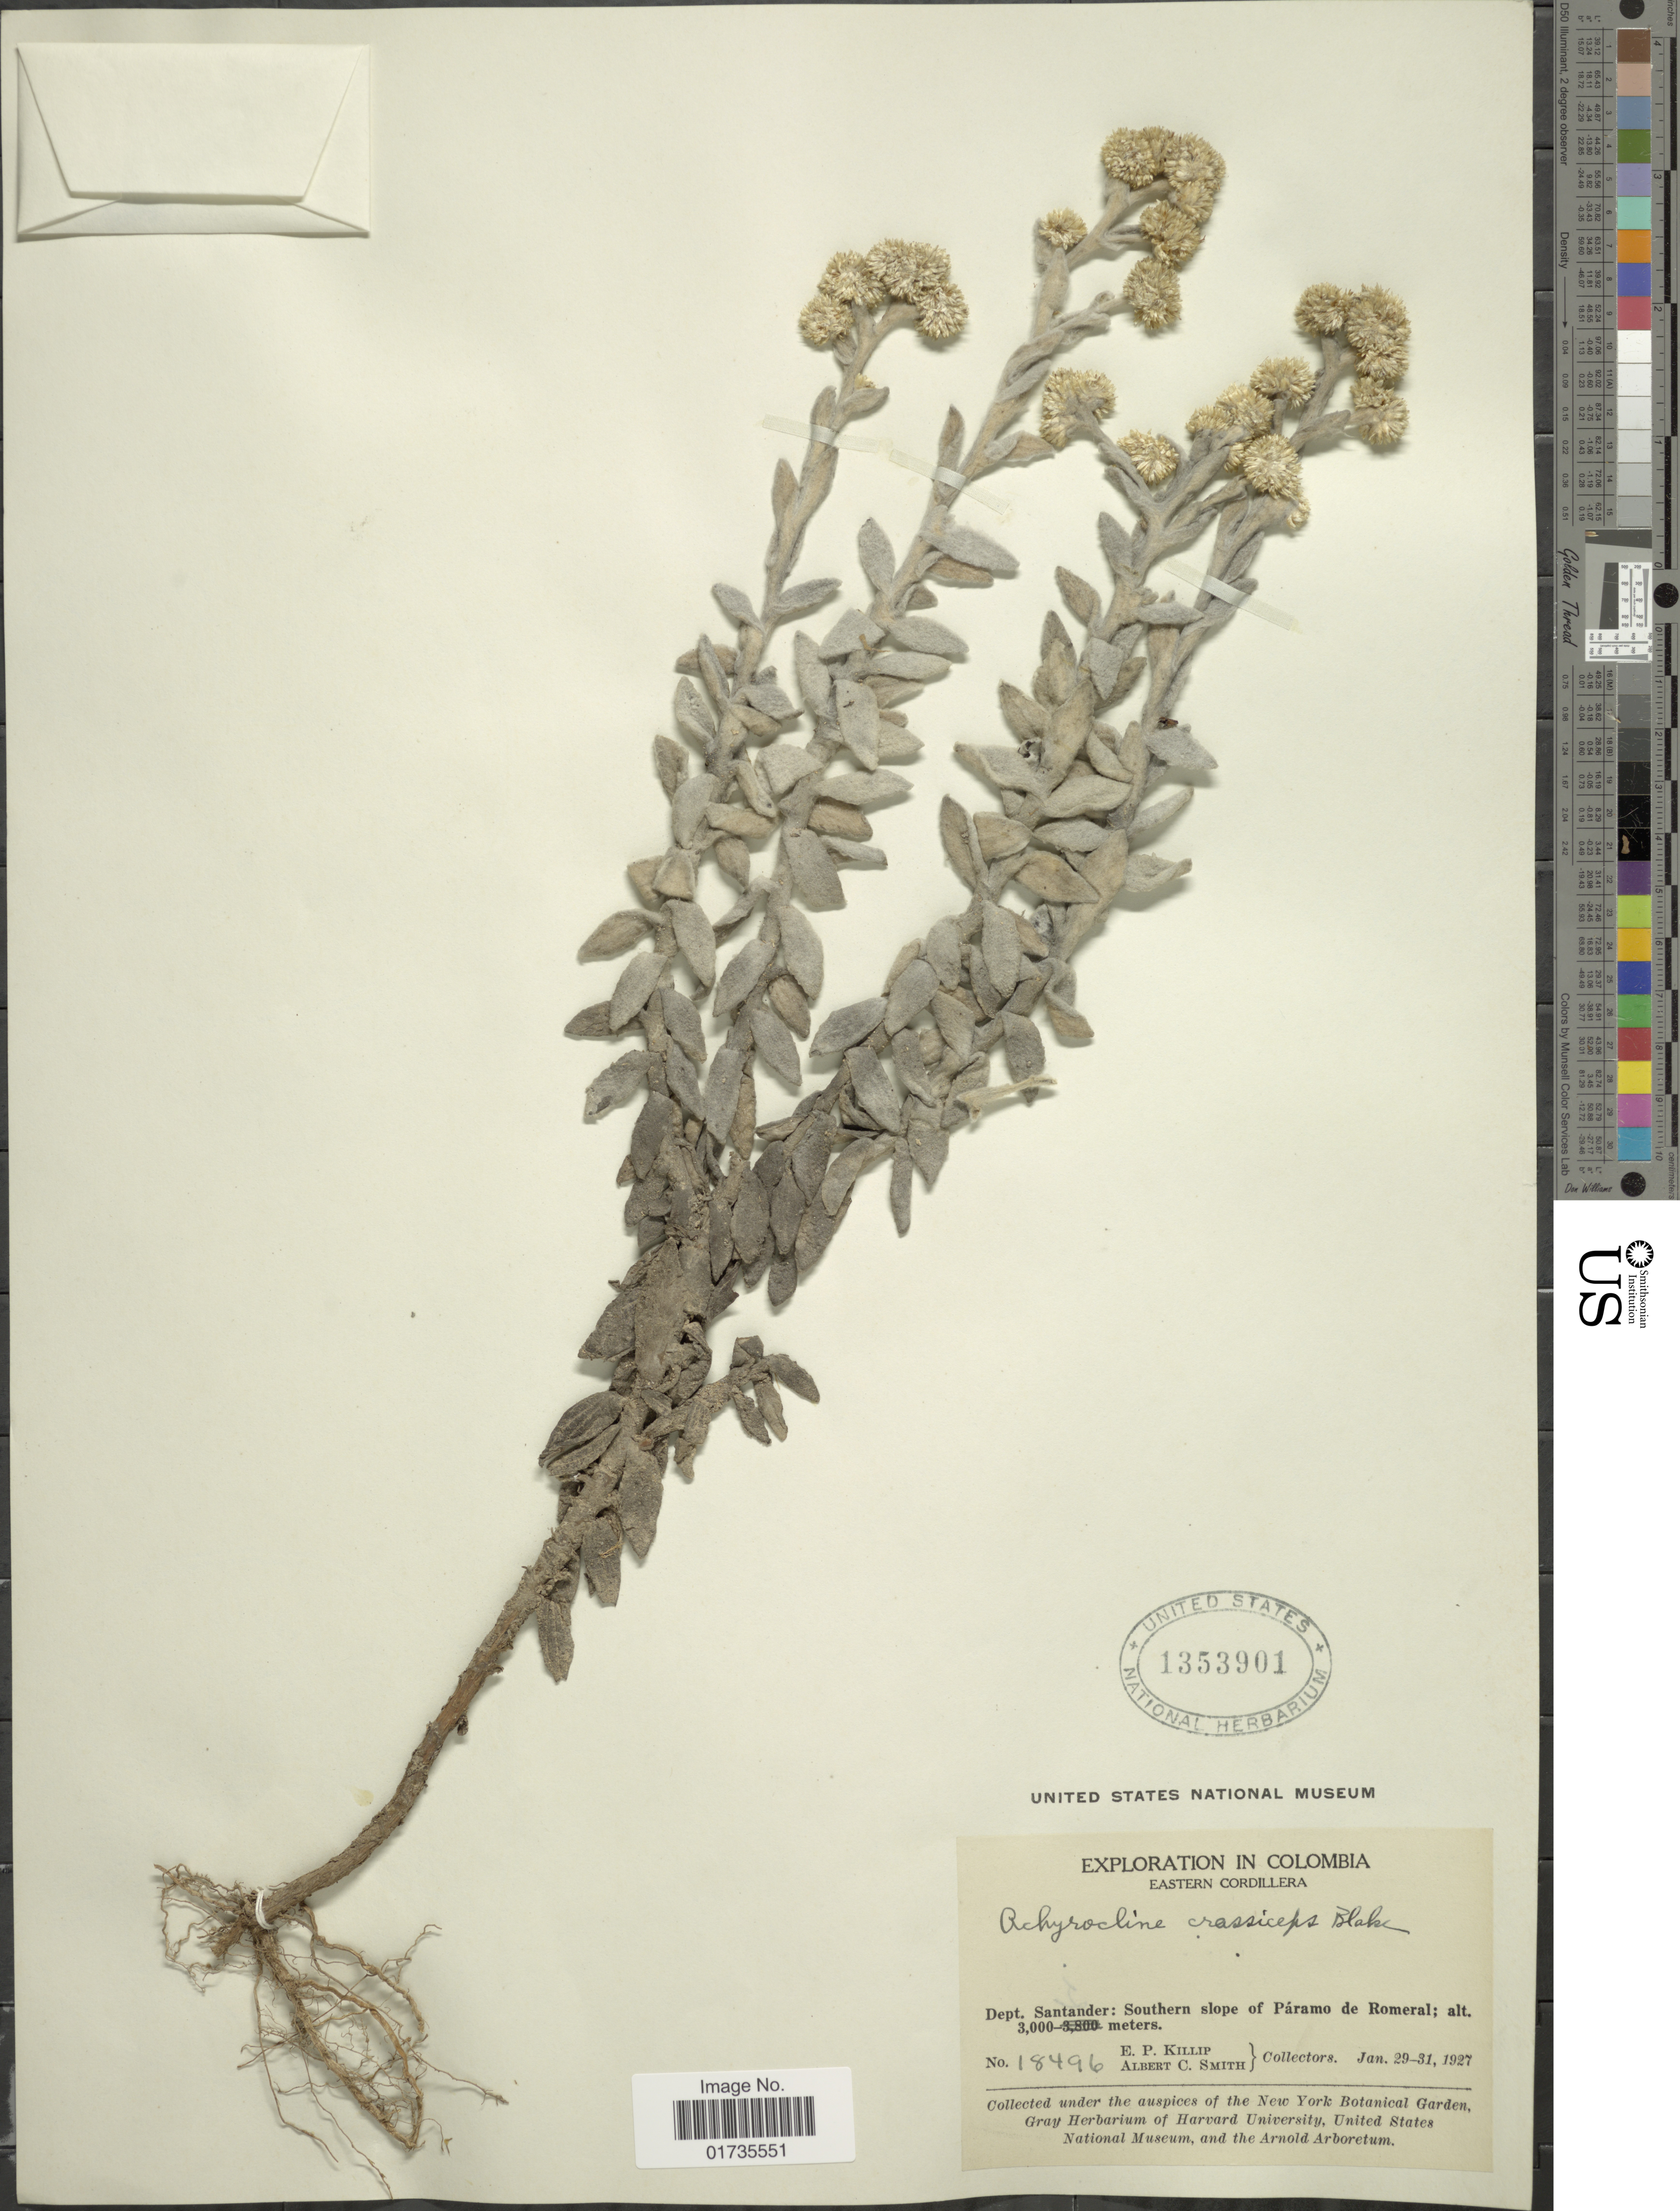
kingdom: Plantae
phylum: Tracheophyta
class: Magnoliopsida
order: Asterales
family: Asteraceae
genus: Achyrocline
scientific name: Achyrocline crassiceps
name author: S.F. Blake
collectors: E. P. Killip & A. C. Smith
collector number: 18496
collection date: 1927-01-29/1927-01-31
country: Colombia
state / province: Santander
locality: Colombia. Eastern Cordilerra. Dept. Southern slope of Paramo de Romeral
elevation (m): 3000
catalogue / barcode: US 1353901